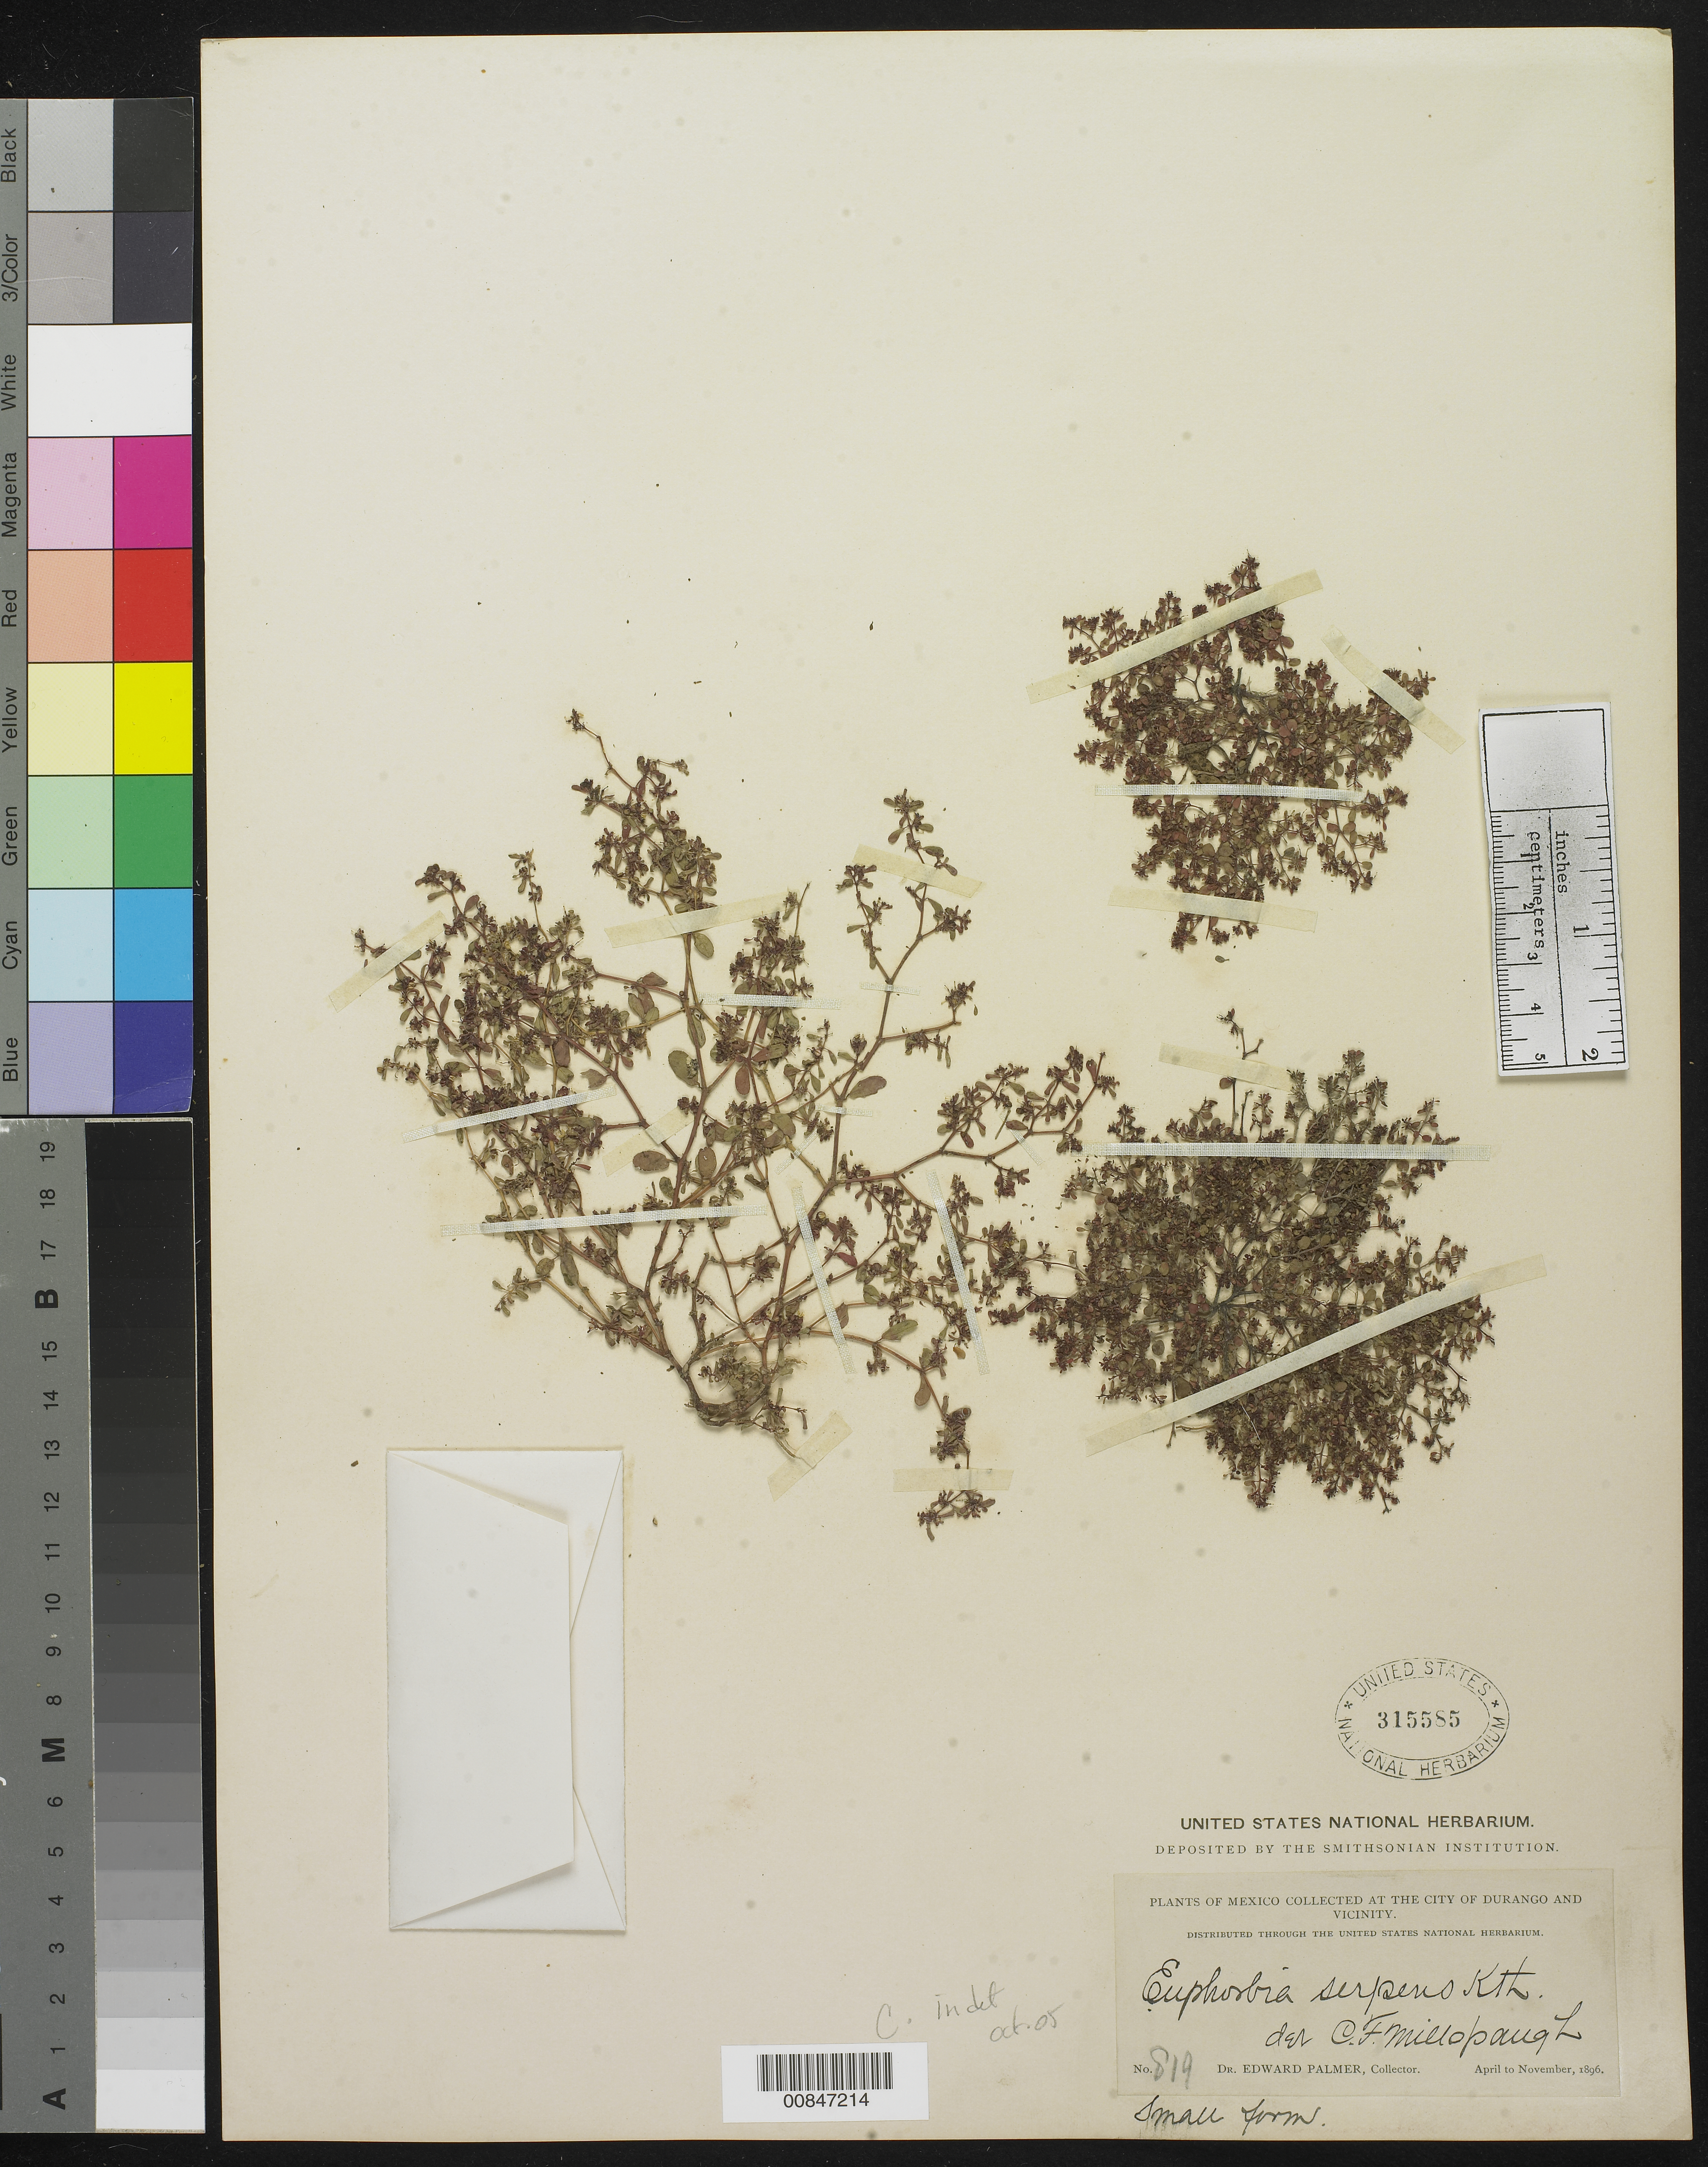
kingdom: Plantae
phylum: Tracheophyta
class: Magnoliopsida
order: Malpighiales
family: Euphorbiaceae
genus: Euphorbia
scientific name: Euphorbia sp.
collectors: E. Palmer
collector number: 819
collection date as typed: Apr 1896 to -- Nov 1896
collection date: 1896-04/1896-11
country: Mexico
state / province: Durango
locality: City of Durango and vicinity.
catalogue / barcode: US 315585